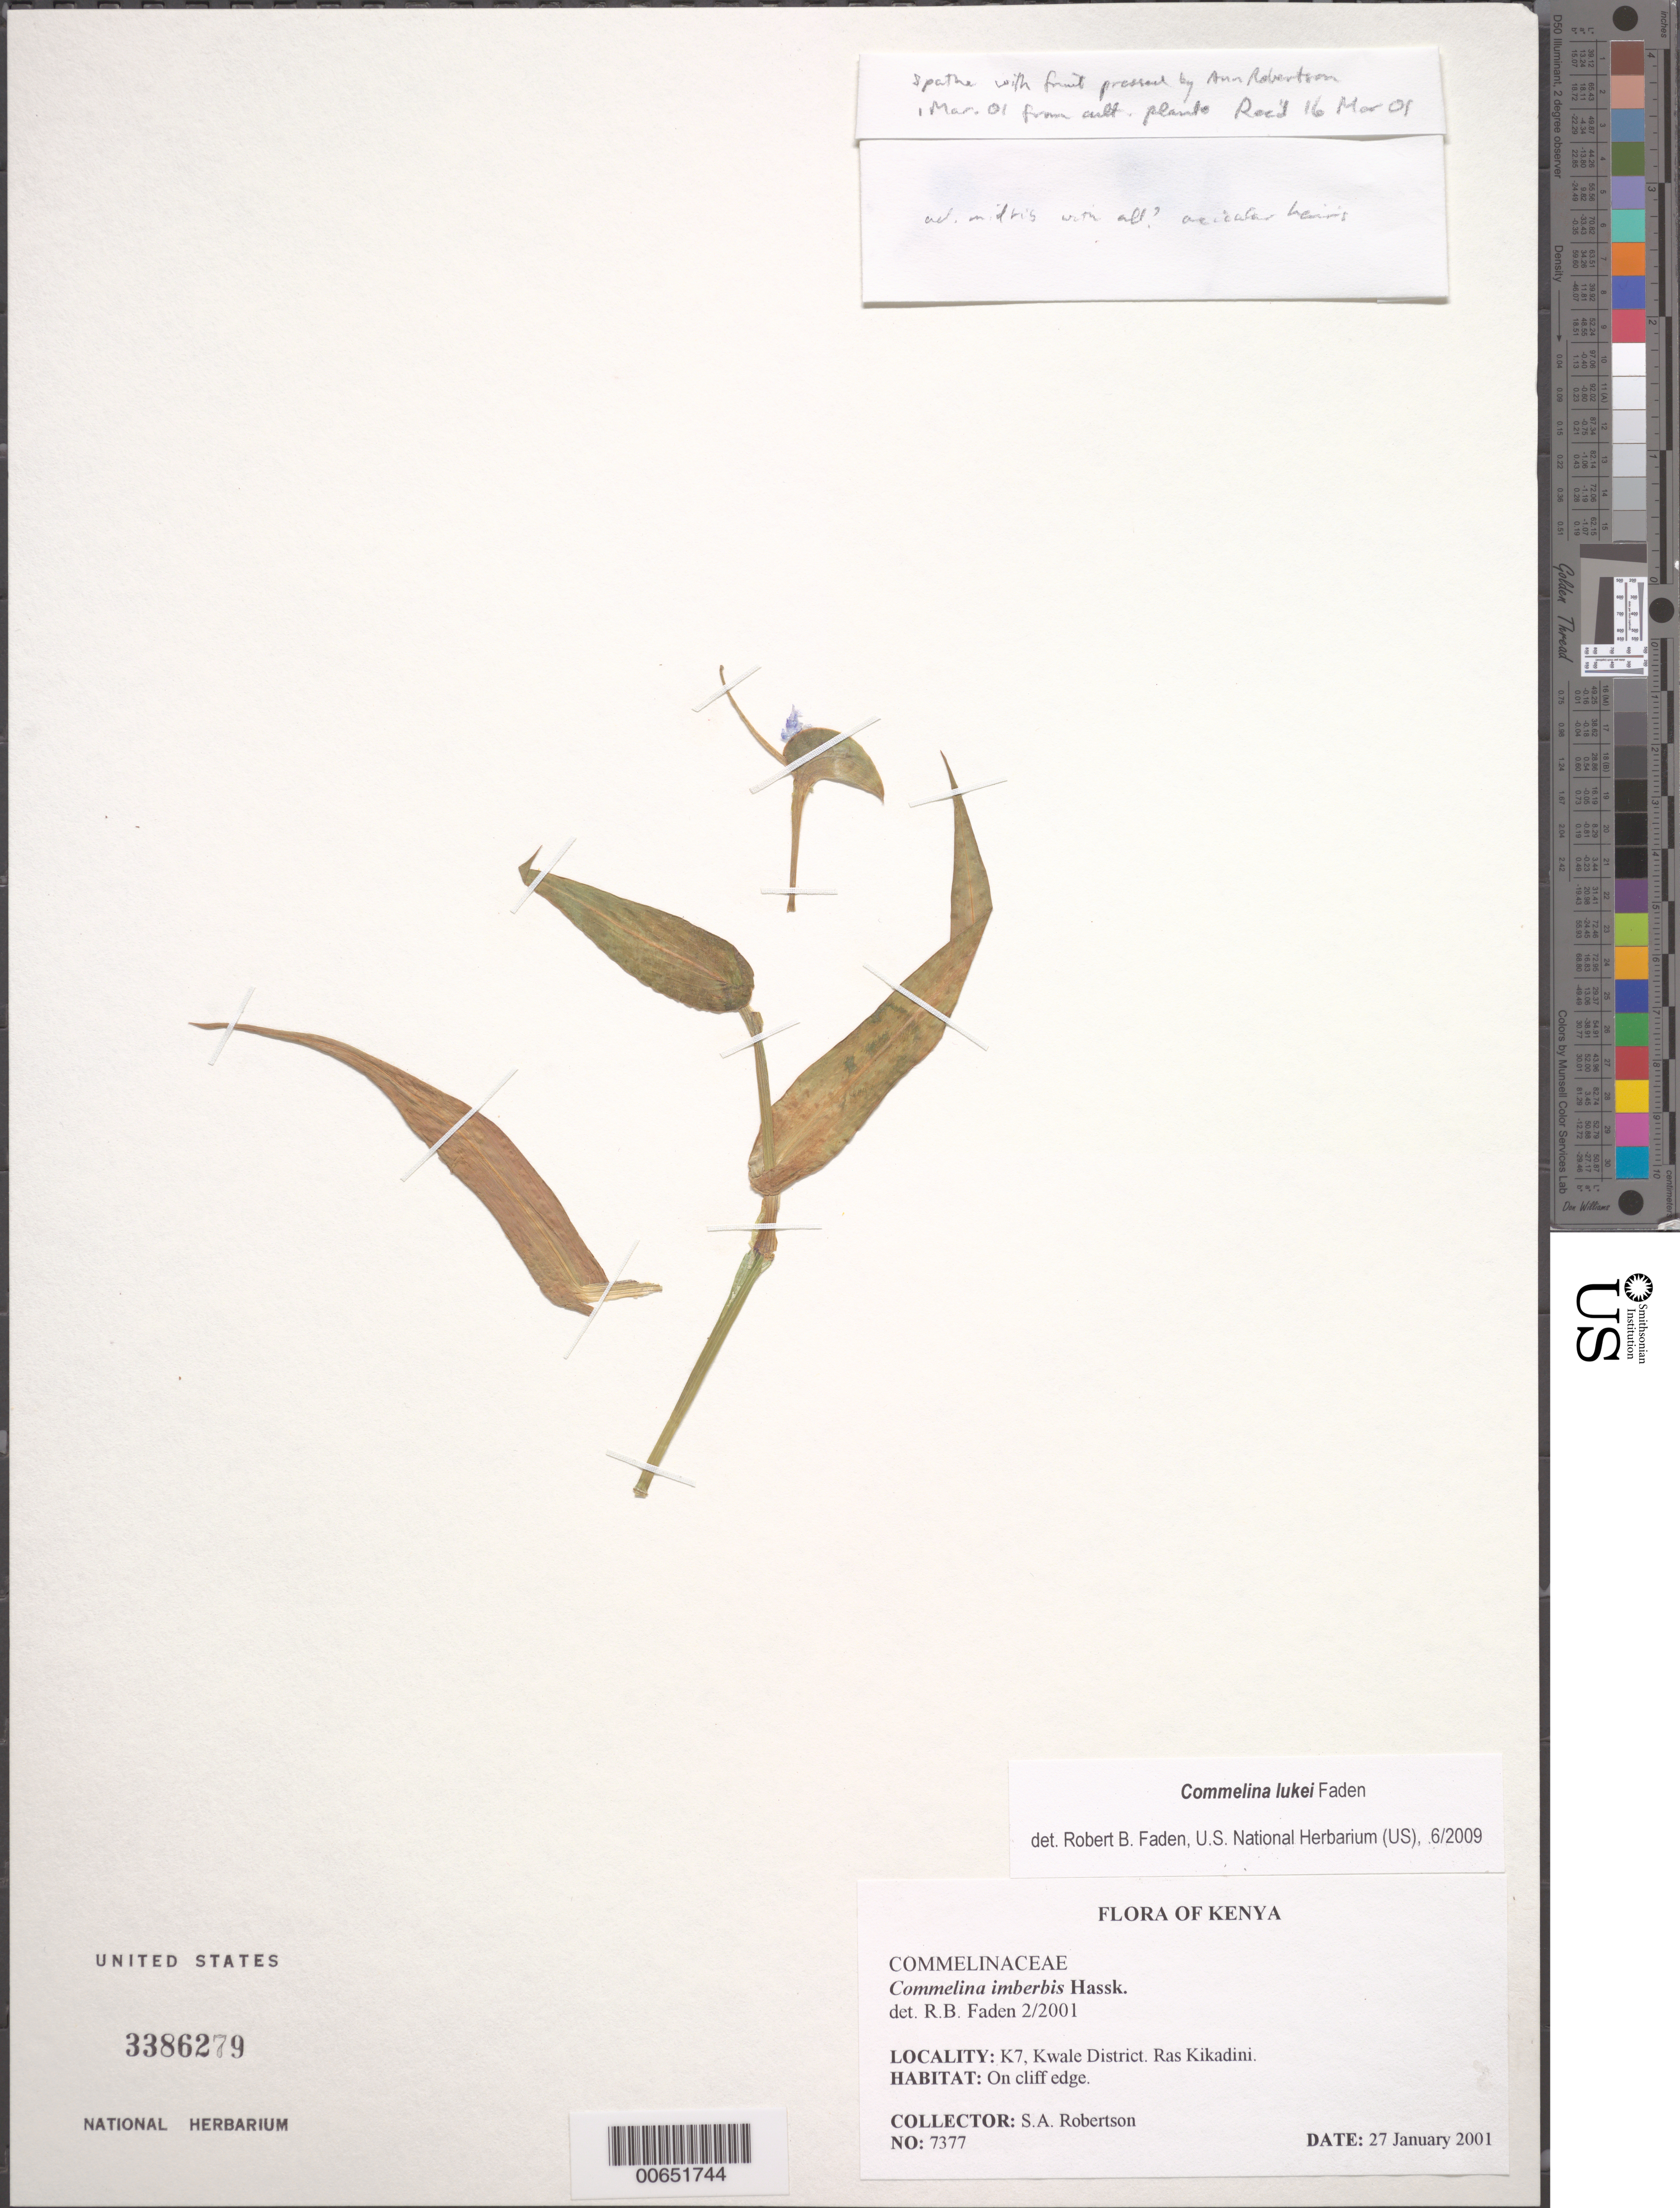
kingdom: Plantae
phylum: Tracheophyta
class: Liliopsida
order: Commelinales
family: Commelinaceae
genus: Commelina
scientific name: Commelina lukei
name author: Faden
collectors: S. A. Robertson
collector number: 7377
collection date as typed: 27 01 2001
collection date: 2001-01-27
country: Kenya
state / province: Kwale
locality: Kwale dist, k7, ras kidadini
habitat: On cliff edge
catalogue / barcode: US 3386279